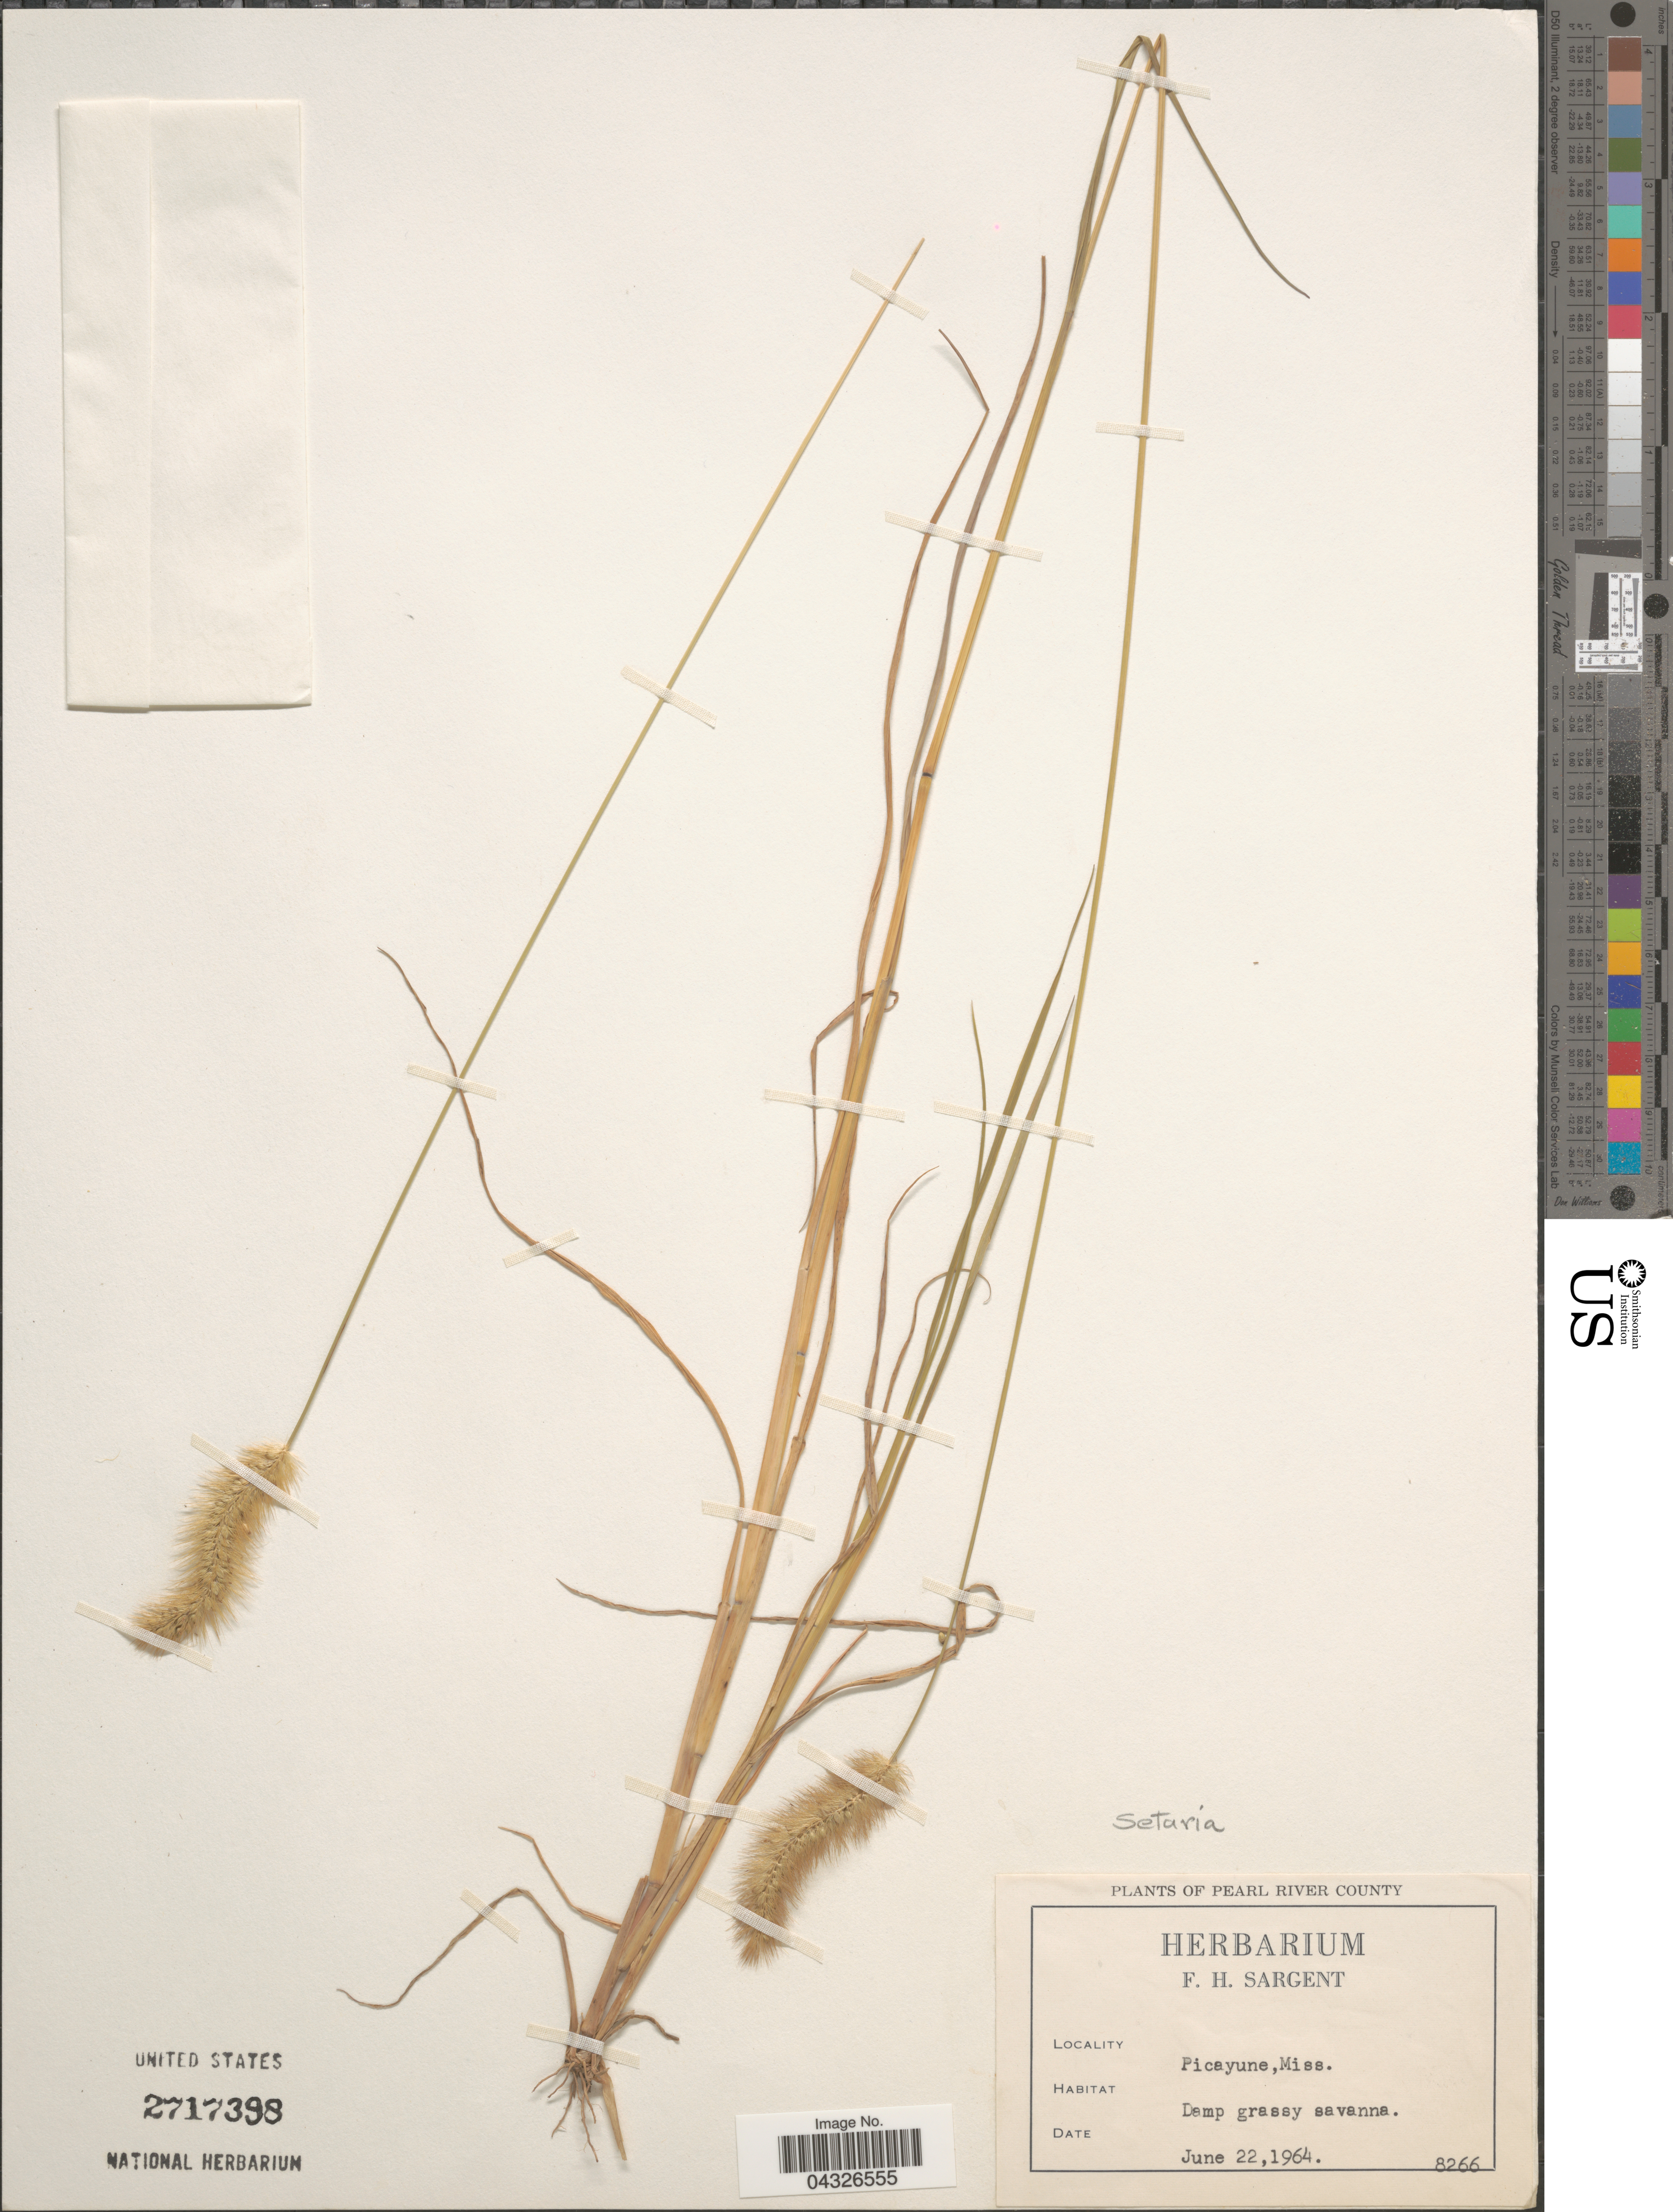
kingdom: Plantae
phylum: Tracheophyta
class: Liliopsida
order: Poales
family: Poaceae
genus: Setaria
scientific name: Setaria sp.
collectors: Ex herb. F. H. Sargent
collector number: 8266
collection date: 1964-06-22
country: United States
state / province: Mississippi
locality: Pearl River County. Picayune.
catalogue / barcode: US 2717398